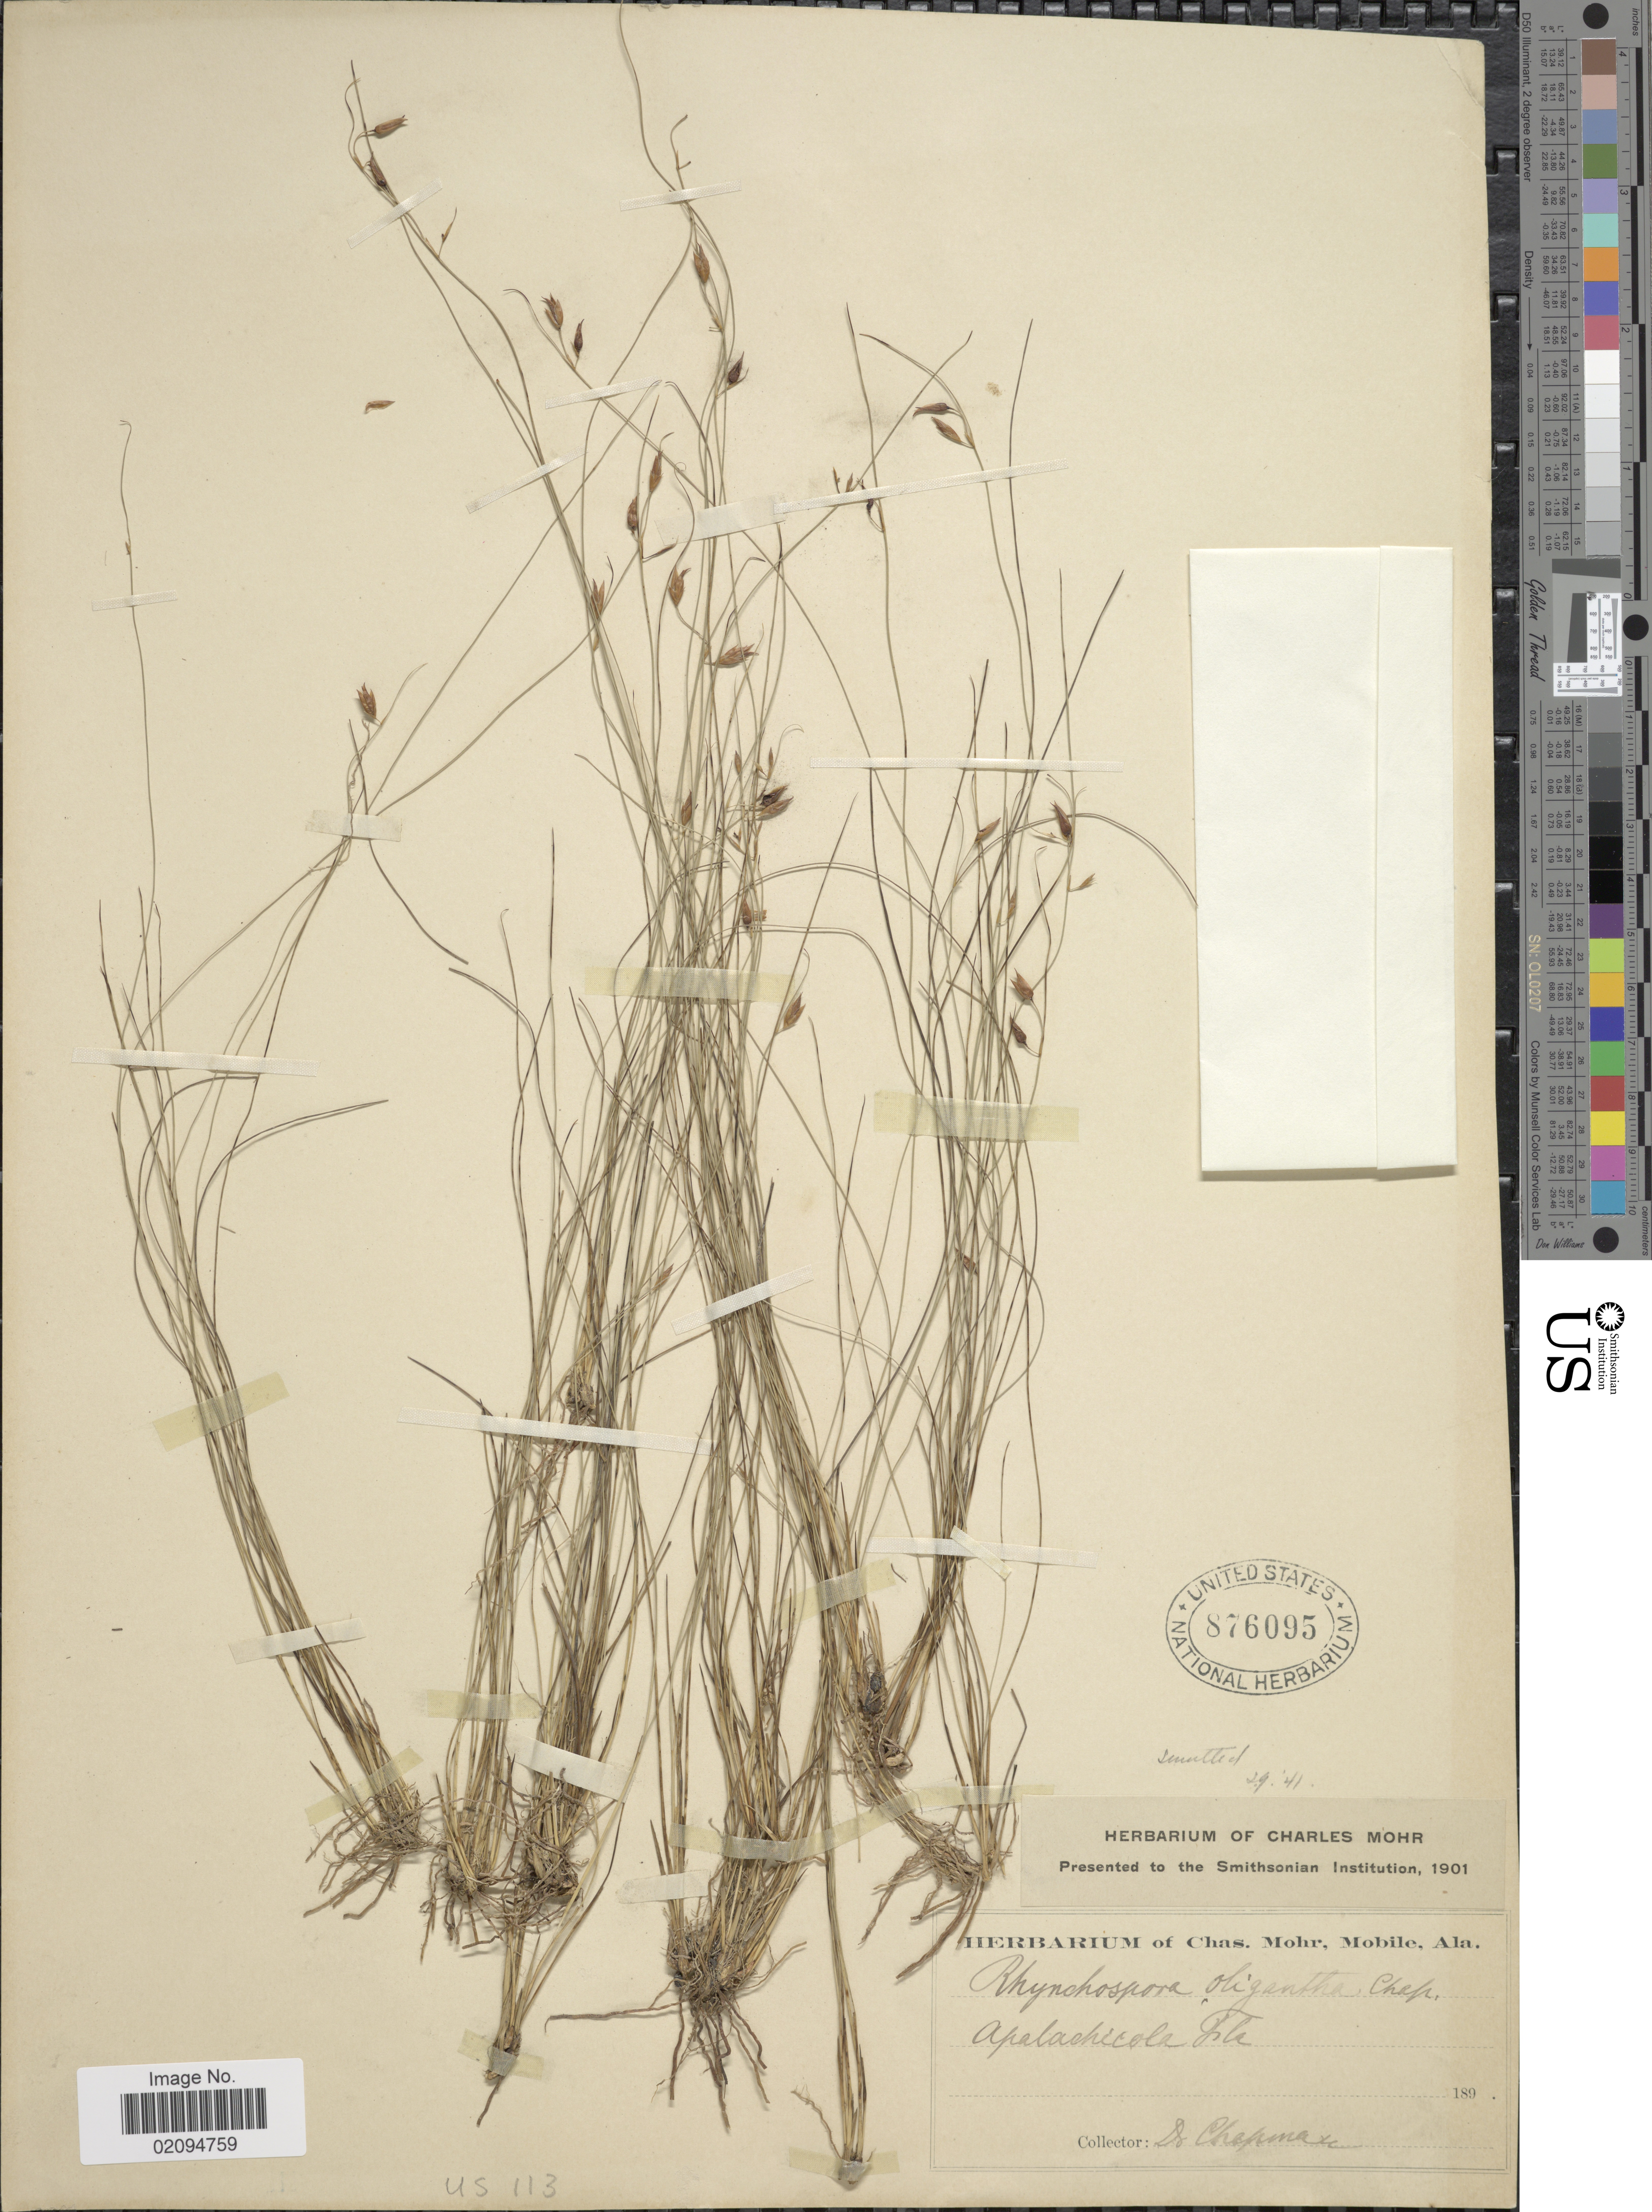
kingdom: Plantae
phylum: Tracheophyta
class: Liliopsida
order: Poales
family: Cyperaceae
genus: Rhynchospora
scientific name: Rhynchospora oligantha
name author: A. Gray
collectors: A. Chapman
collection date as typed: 189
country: United States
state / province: Florida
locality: Apalachicola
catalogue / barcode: US 876095